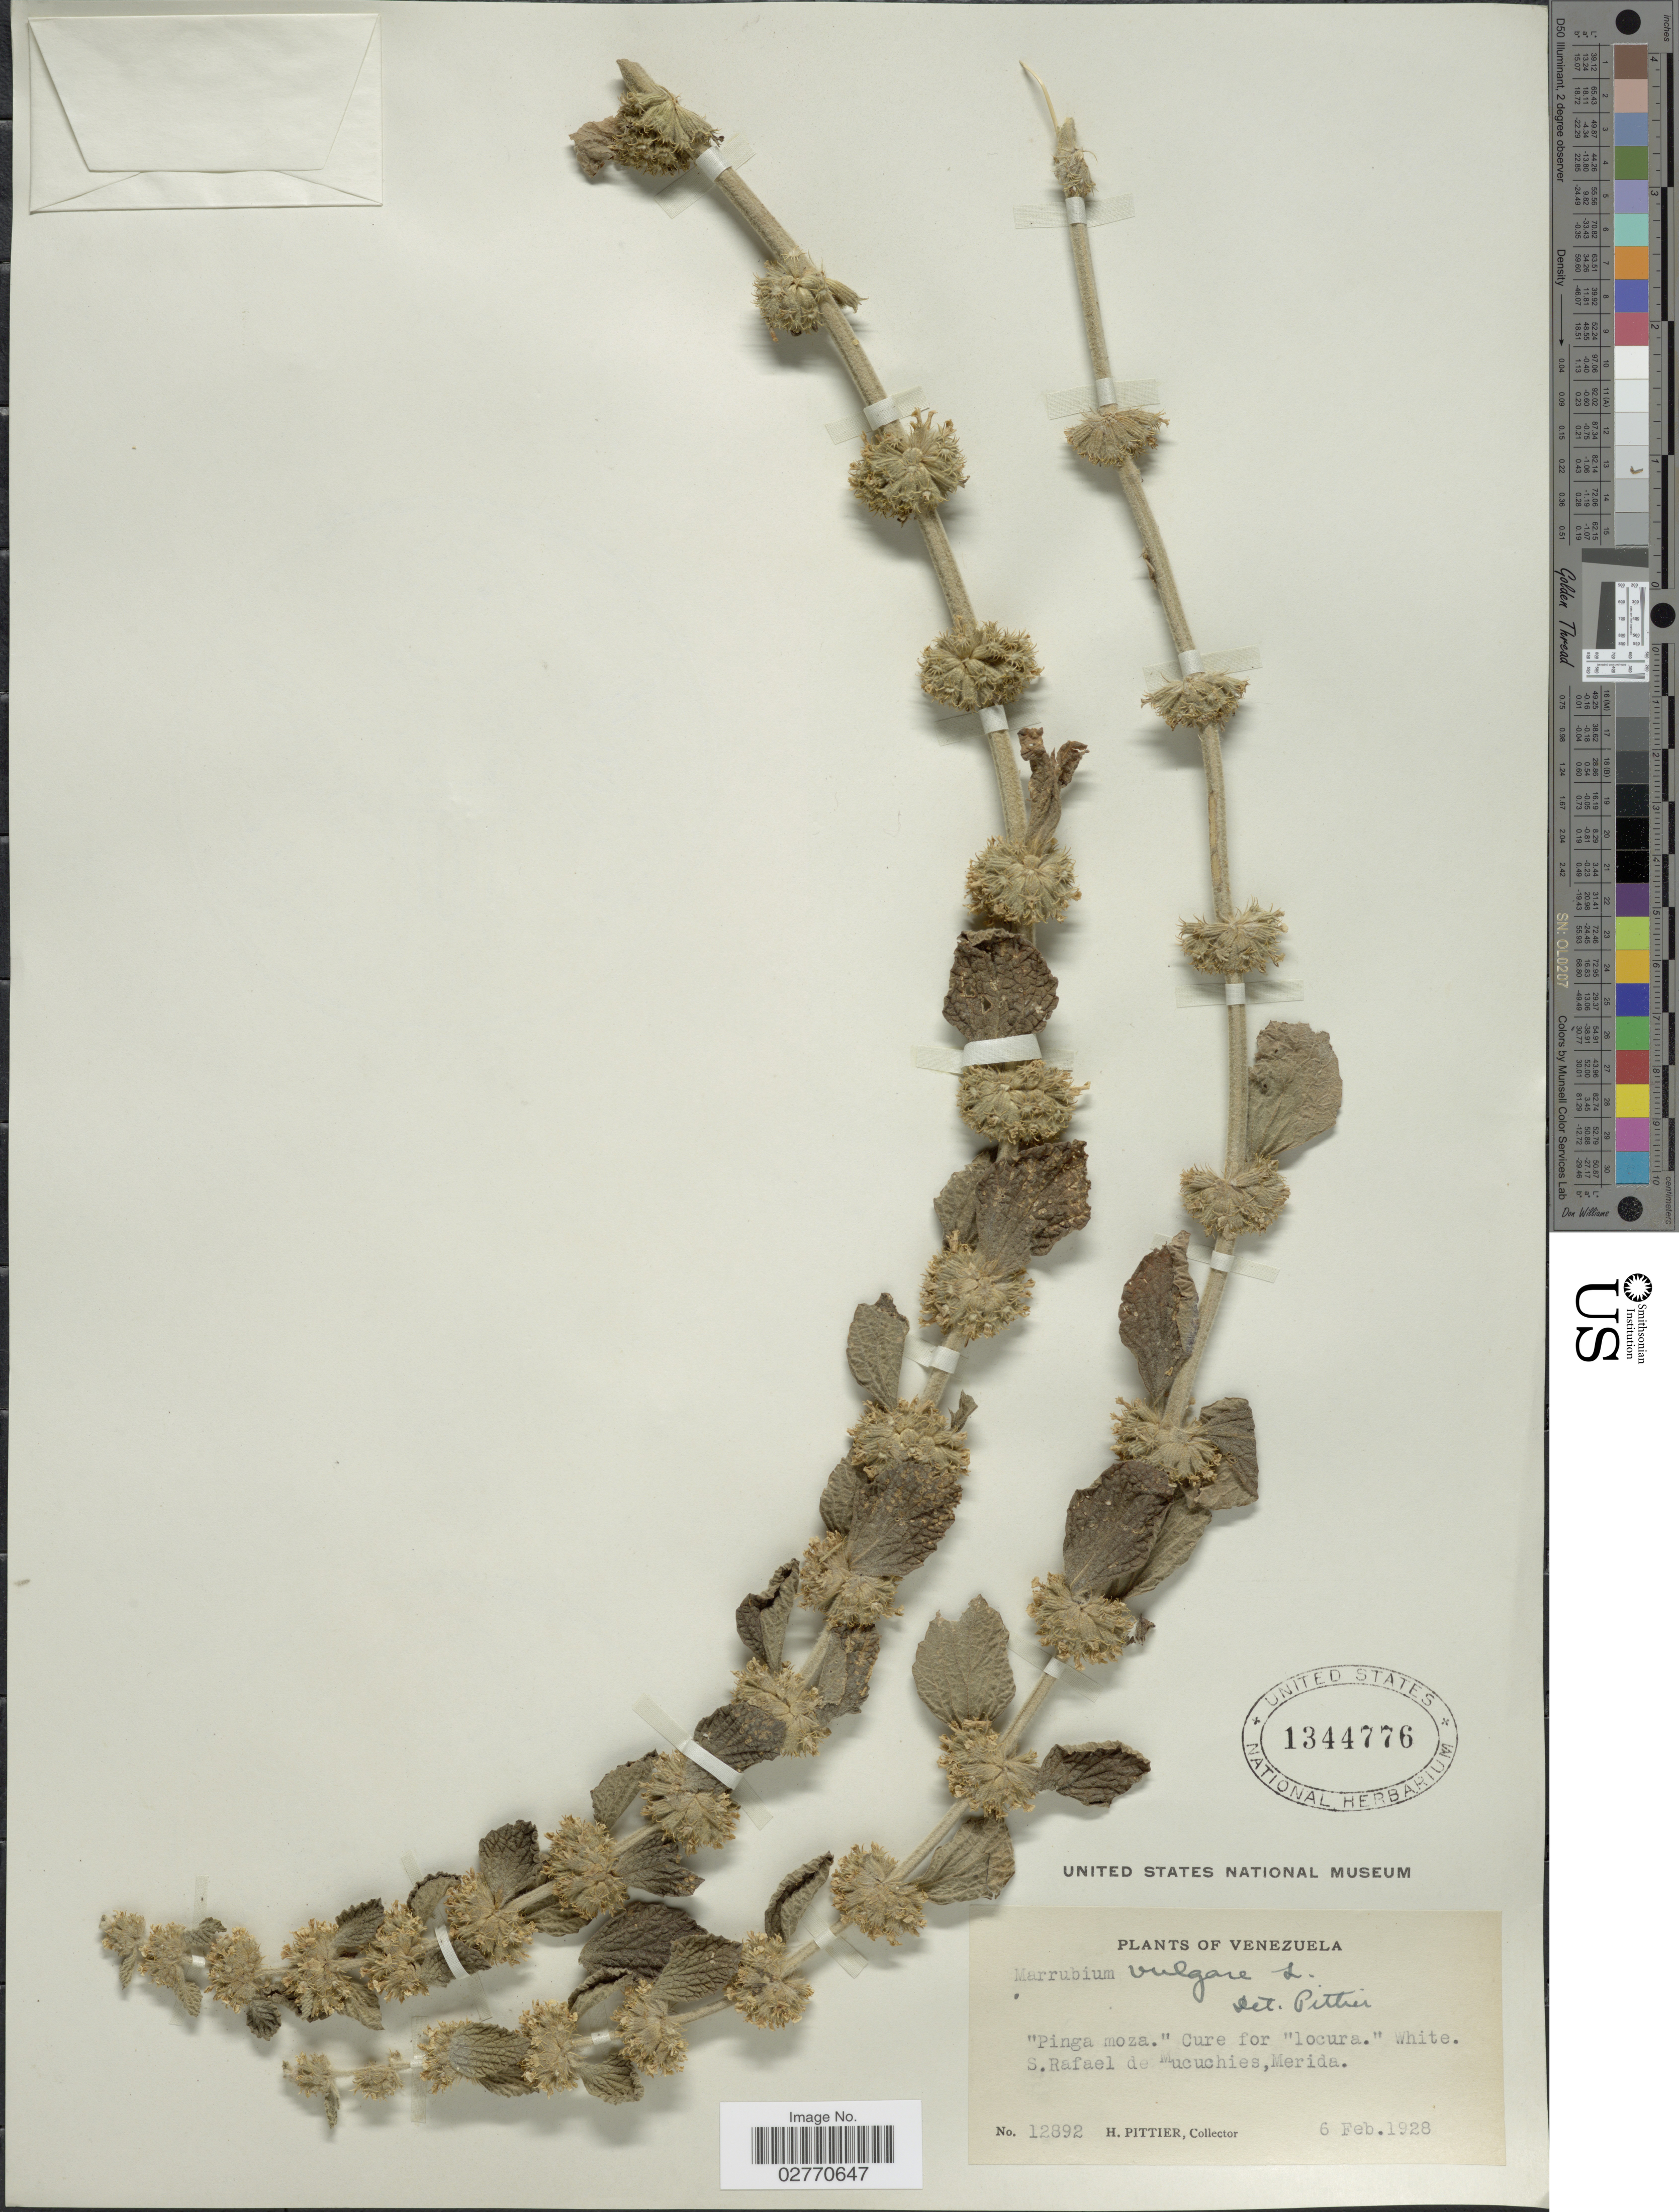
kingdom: Plantae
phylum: Tracheophyta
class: Magnoliopsida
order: Lamiales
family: Lamiaceae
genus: Marrubium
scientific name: Marrubium vulgare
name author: L.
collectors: H. F. Pittier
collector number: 12892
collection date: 1928-02-06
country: Venezuela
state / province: Mérida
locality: S. Rafael de Mucuchies.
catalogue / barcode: US 1344776